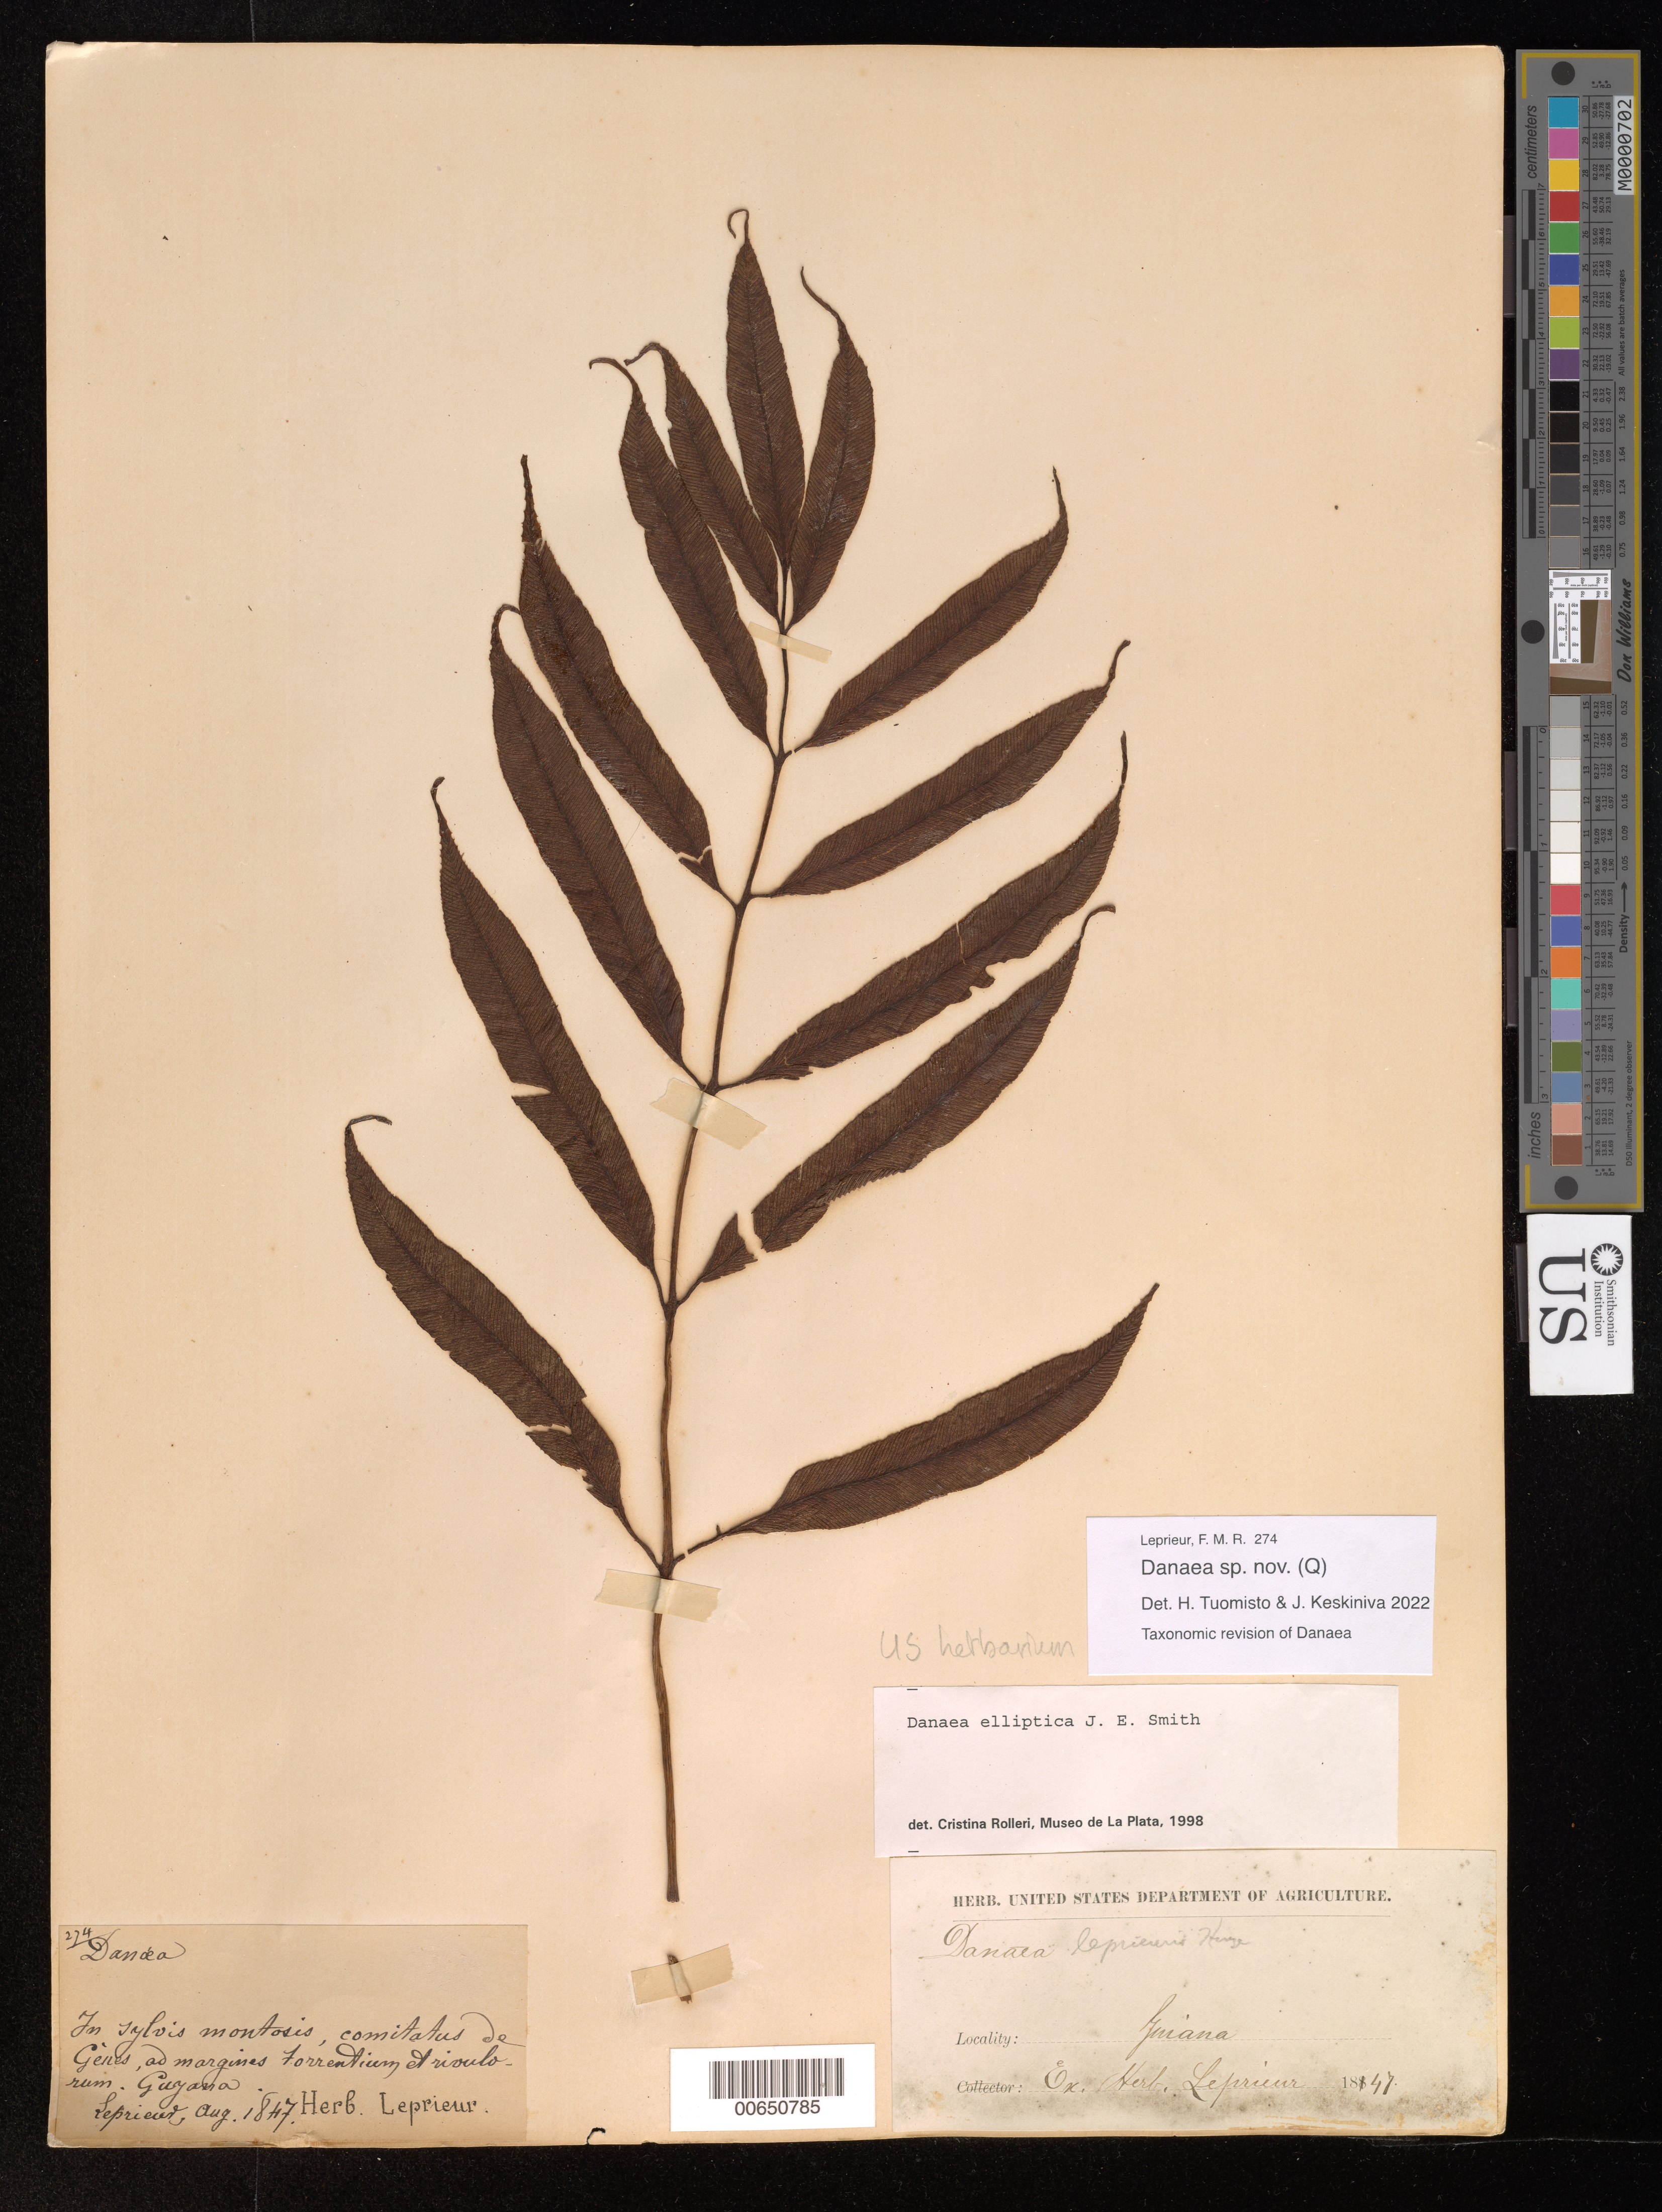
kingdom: Plantae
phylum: Tracheophyta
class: Polypodiopsida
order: Marattiales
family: Marattiaceae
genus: Danaea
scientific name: Danaea sp.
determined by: Tuomisto, H.; Keskiniva, Janina S.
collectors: F. M. R. Leprieur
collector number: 274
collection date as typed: August 1847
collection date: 1847-08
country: French Guiana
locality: Comitatus de Genes, ad margines torrentiam et rivulorum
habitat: In sylvis montibus